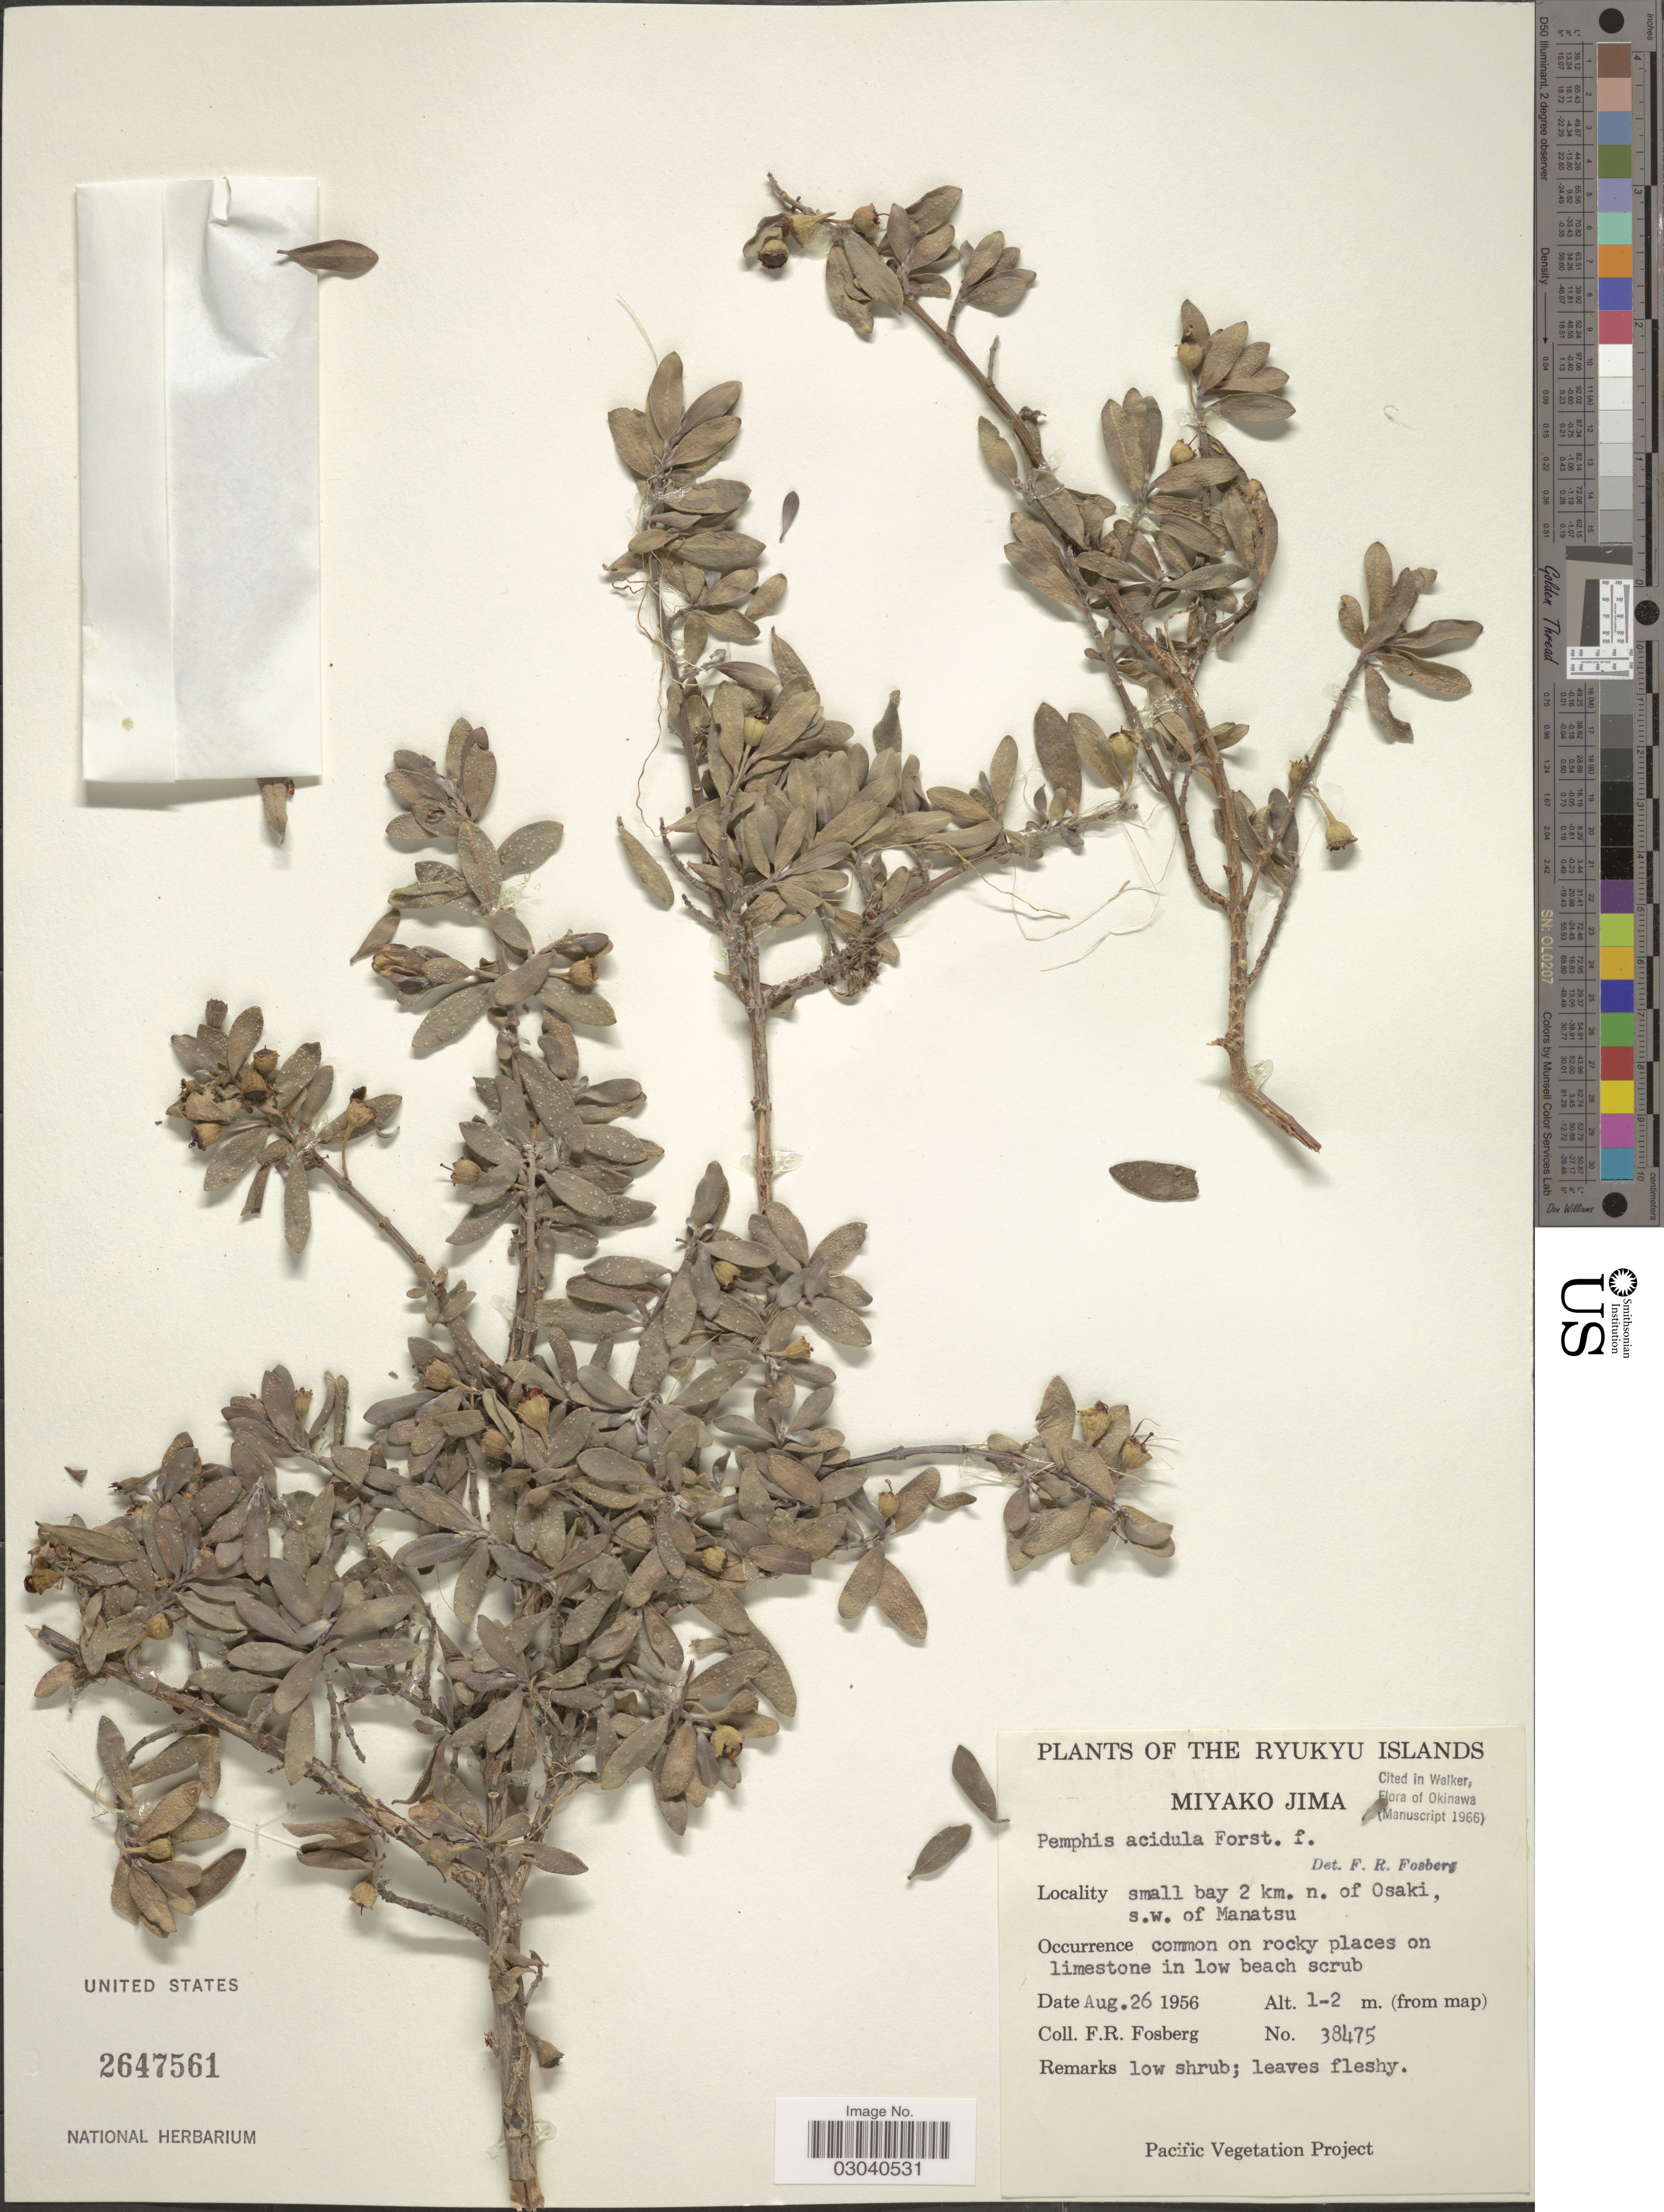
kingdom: Plantae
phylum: Tracheophyta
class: Magnoliopsida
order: Myrtales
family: Lythraceae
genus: Pemphis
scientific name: Pemphis acidula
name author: J.R. Forst. & G. Forst.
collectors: F. R. Fosberg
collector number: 38475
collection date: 1956-08-26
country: Japan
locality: Ryukyu Islands. Miyako Jima. Small bay 2 km. n. of Osaki, s.w. of Manatsu.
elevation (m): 1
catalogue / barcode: US 2647561